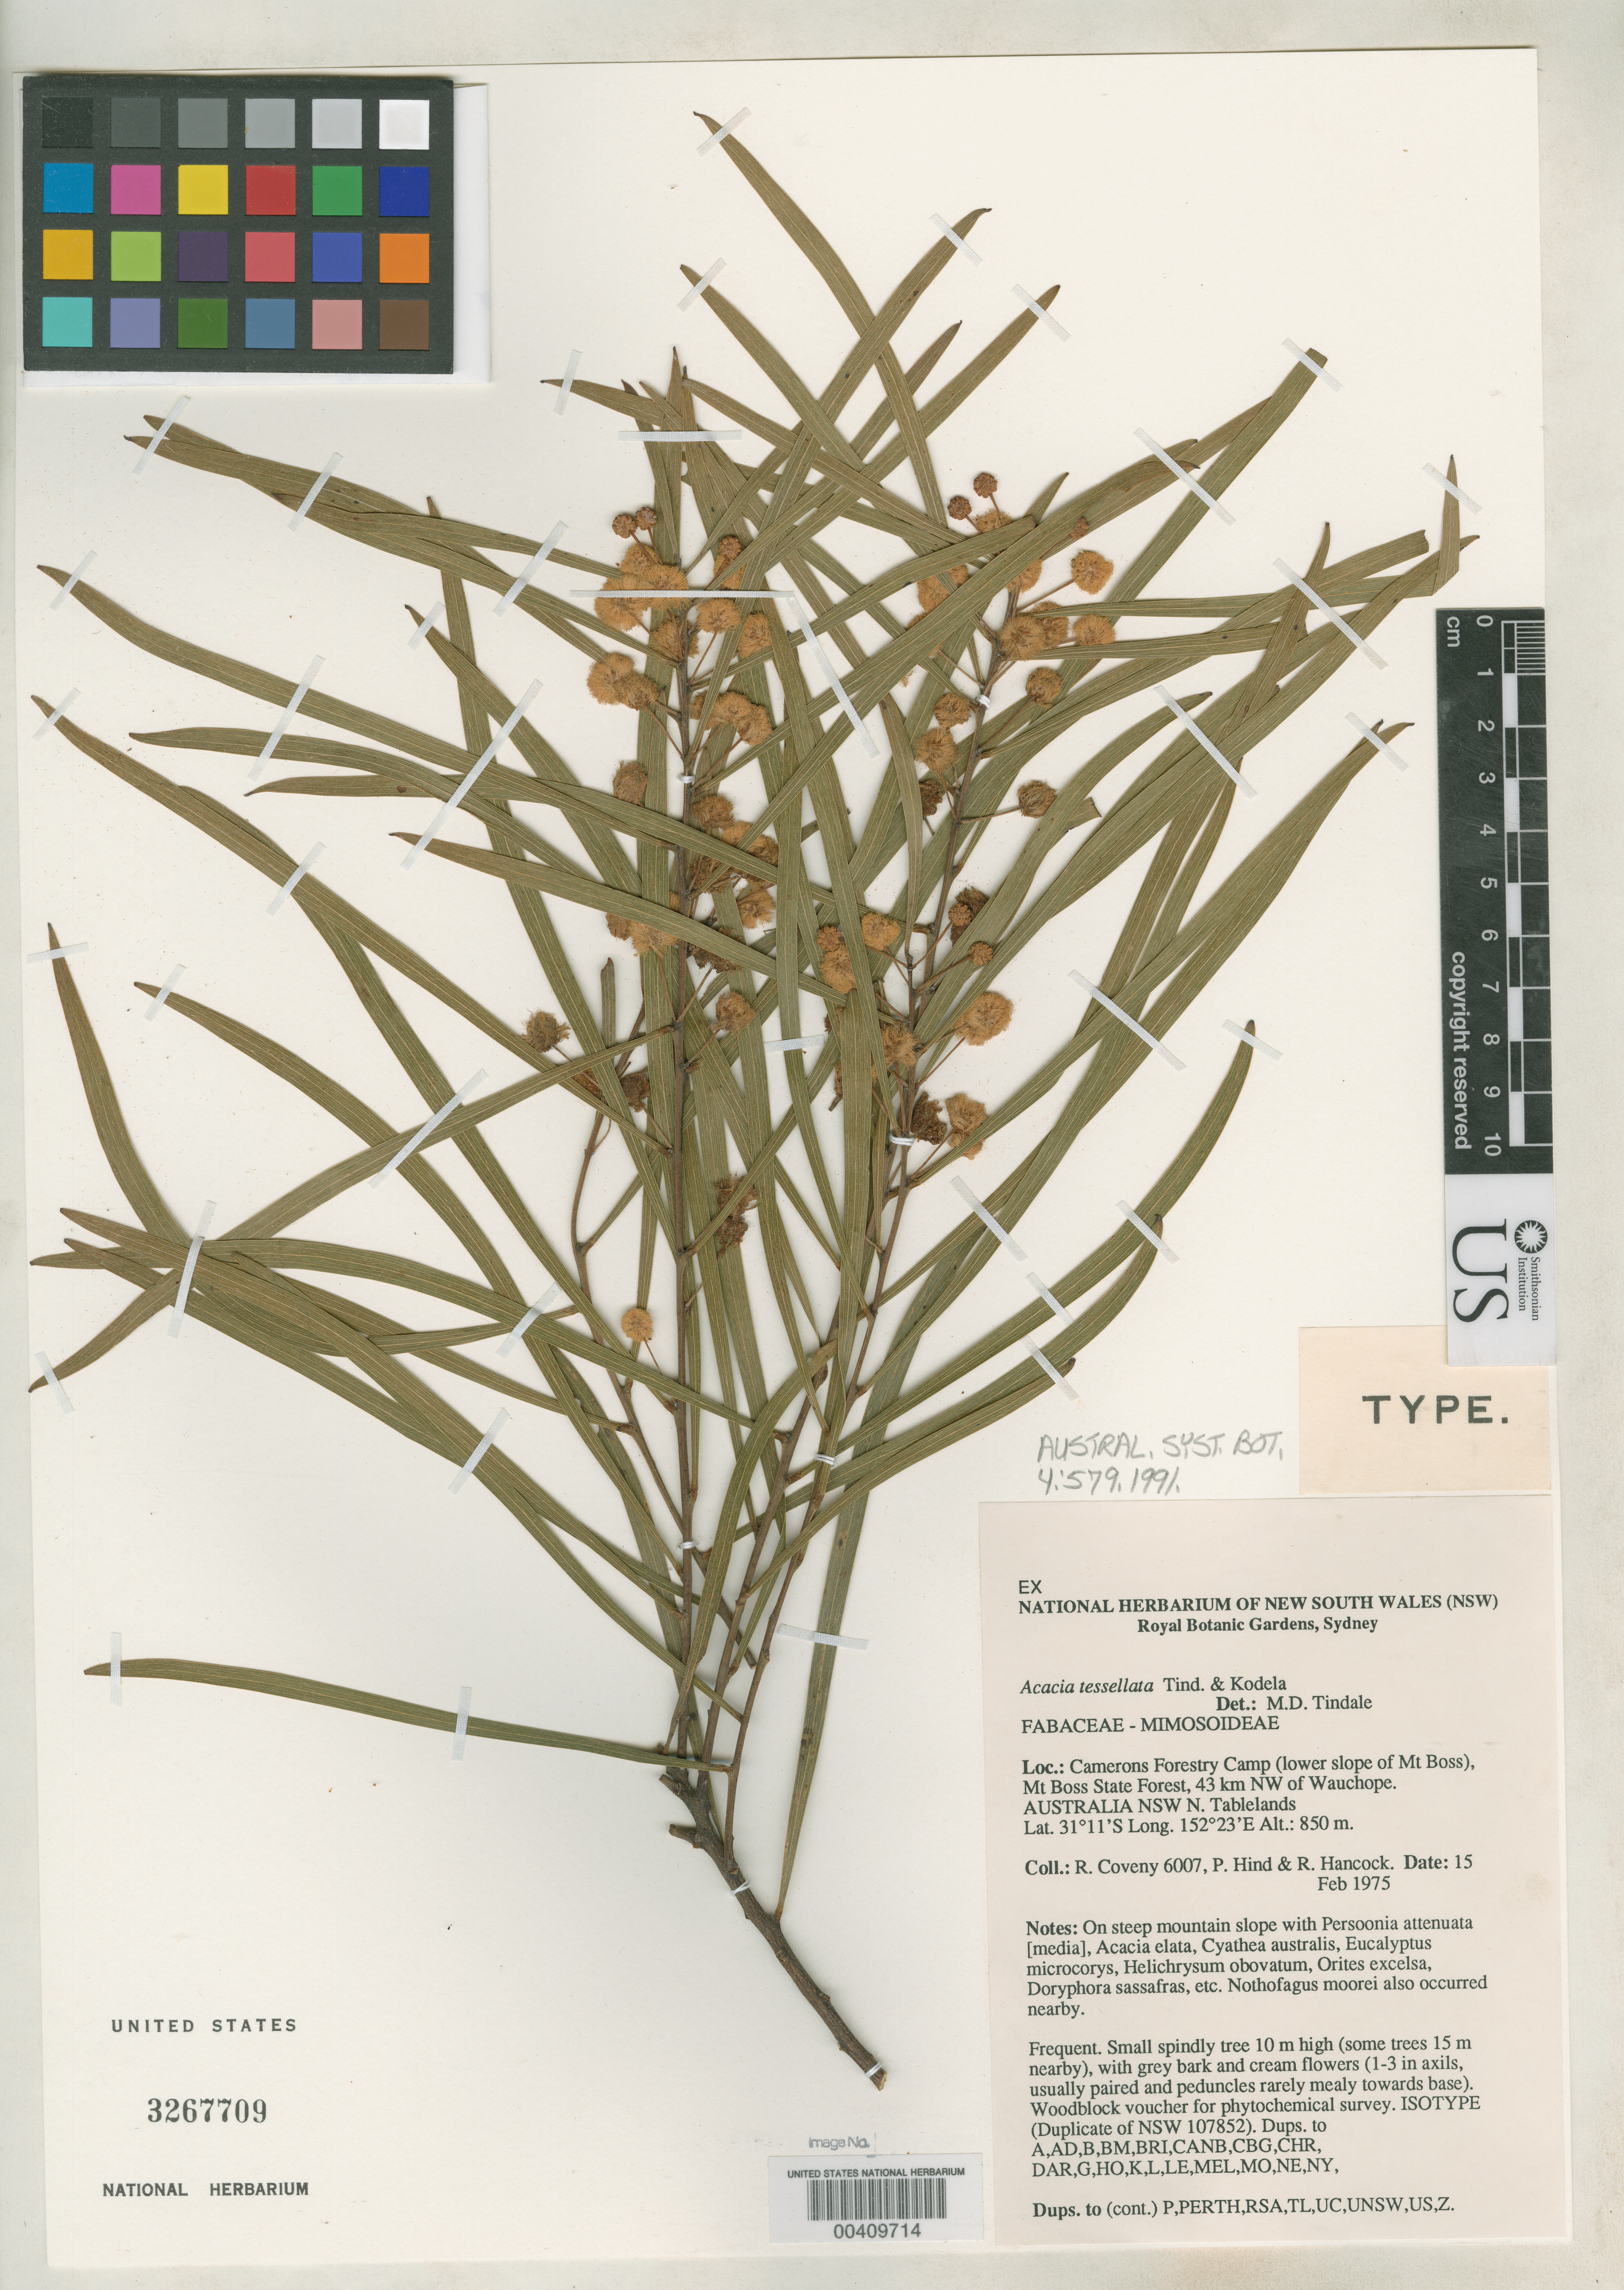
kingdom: Plantae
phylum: Tracheophyta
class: Magnoliopsida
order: Fabales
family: Fabaceae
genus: Acacia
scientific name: Acacia tessellata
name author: Tindale & Kodela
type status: Isotype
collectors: R. Coveny, P. Hind & R. Hancock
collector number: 6007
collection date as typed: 15 Feb 1975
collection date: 1975-02-15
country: Australia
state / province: New South Wales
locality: Camerons Forestry Camp (lower slope of Mt. Boss), Mt. Boss State Park, 43 km NW of Wauchope, N Tablelands.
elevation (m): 850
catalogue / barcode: US 3267709